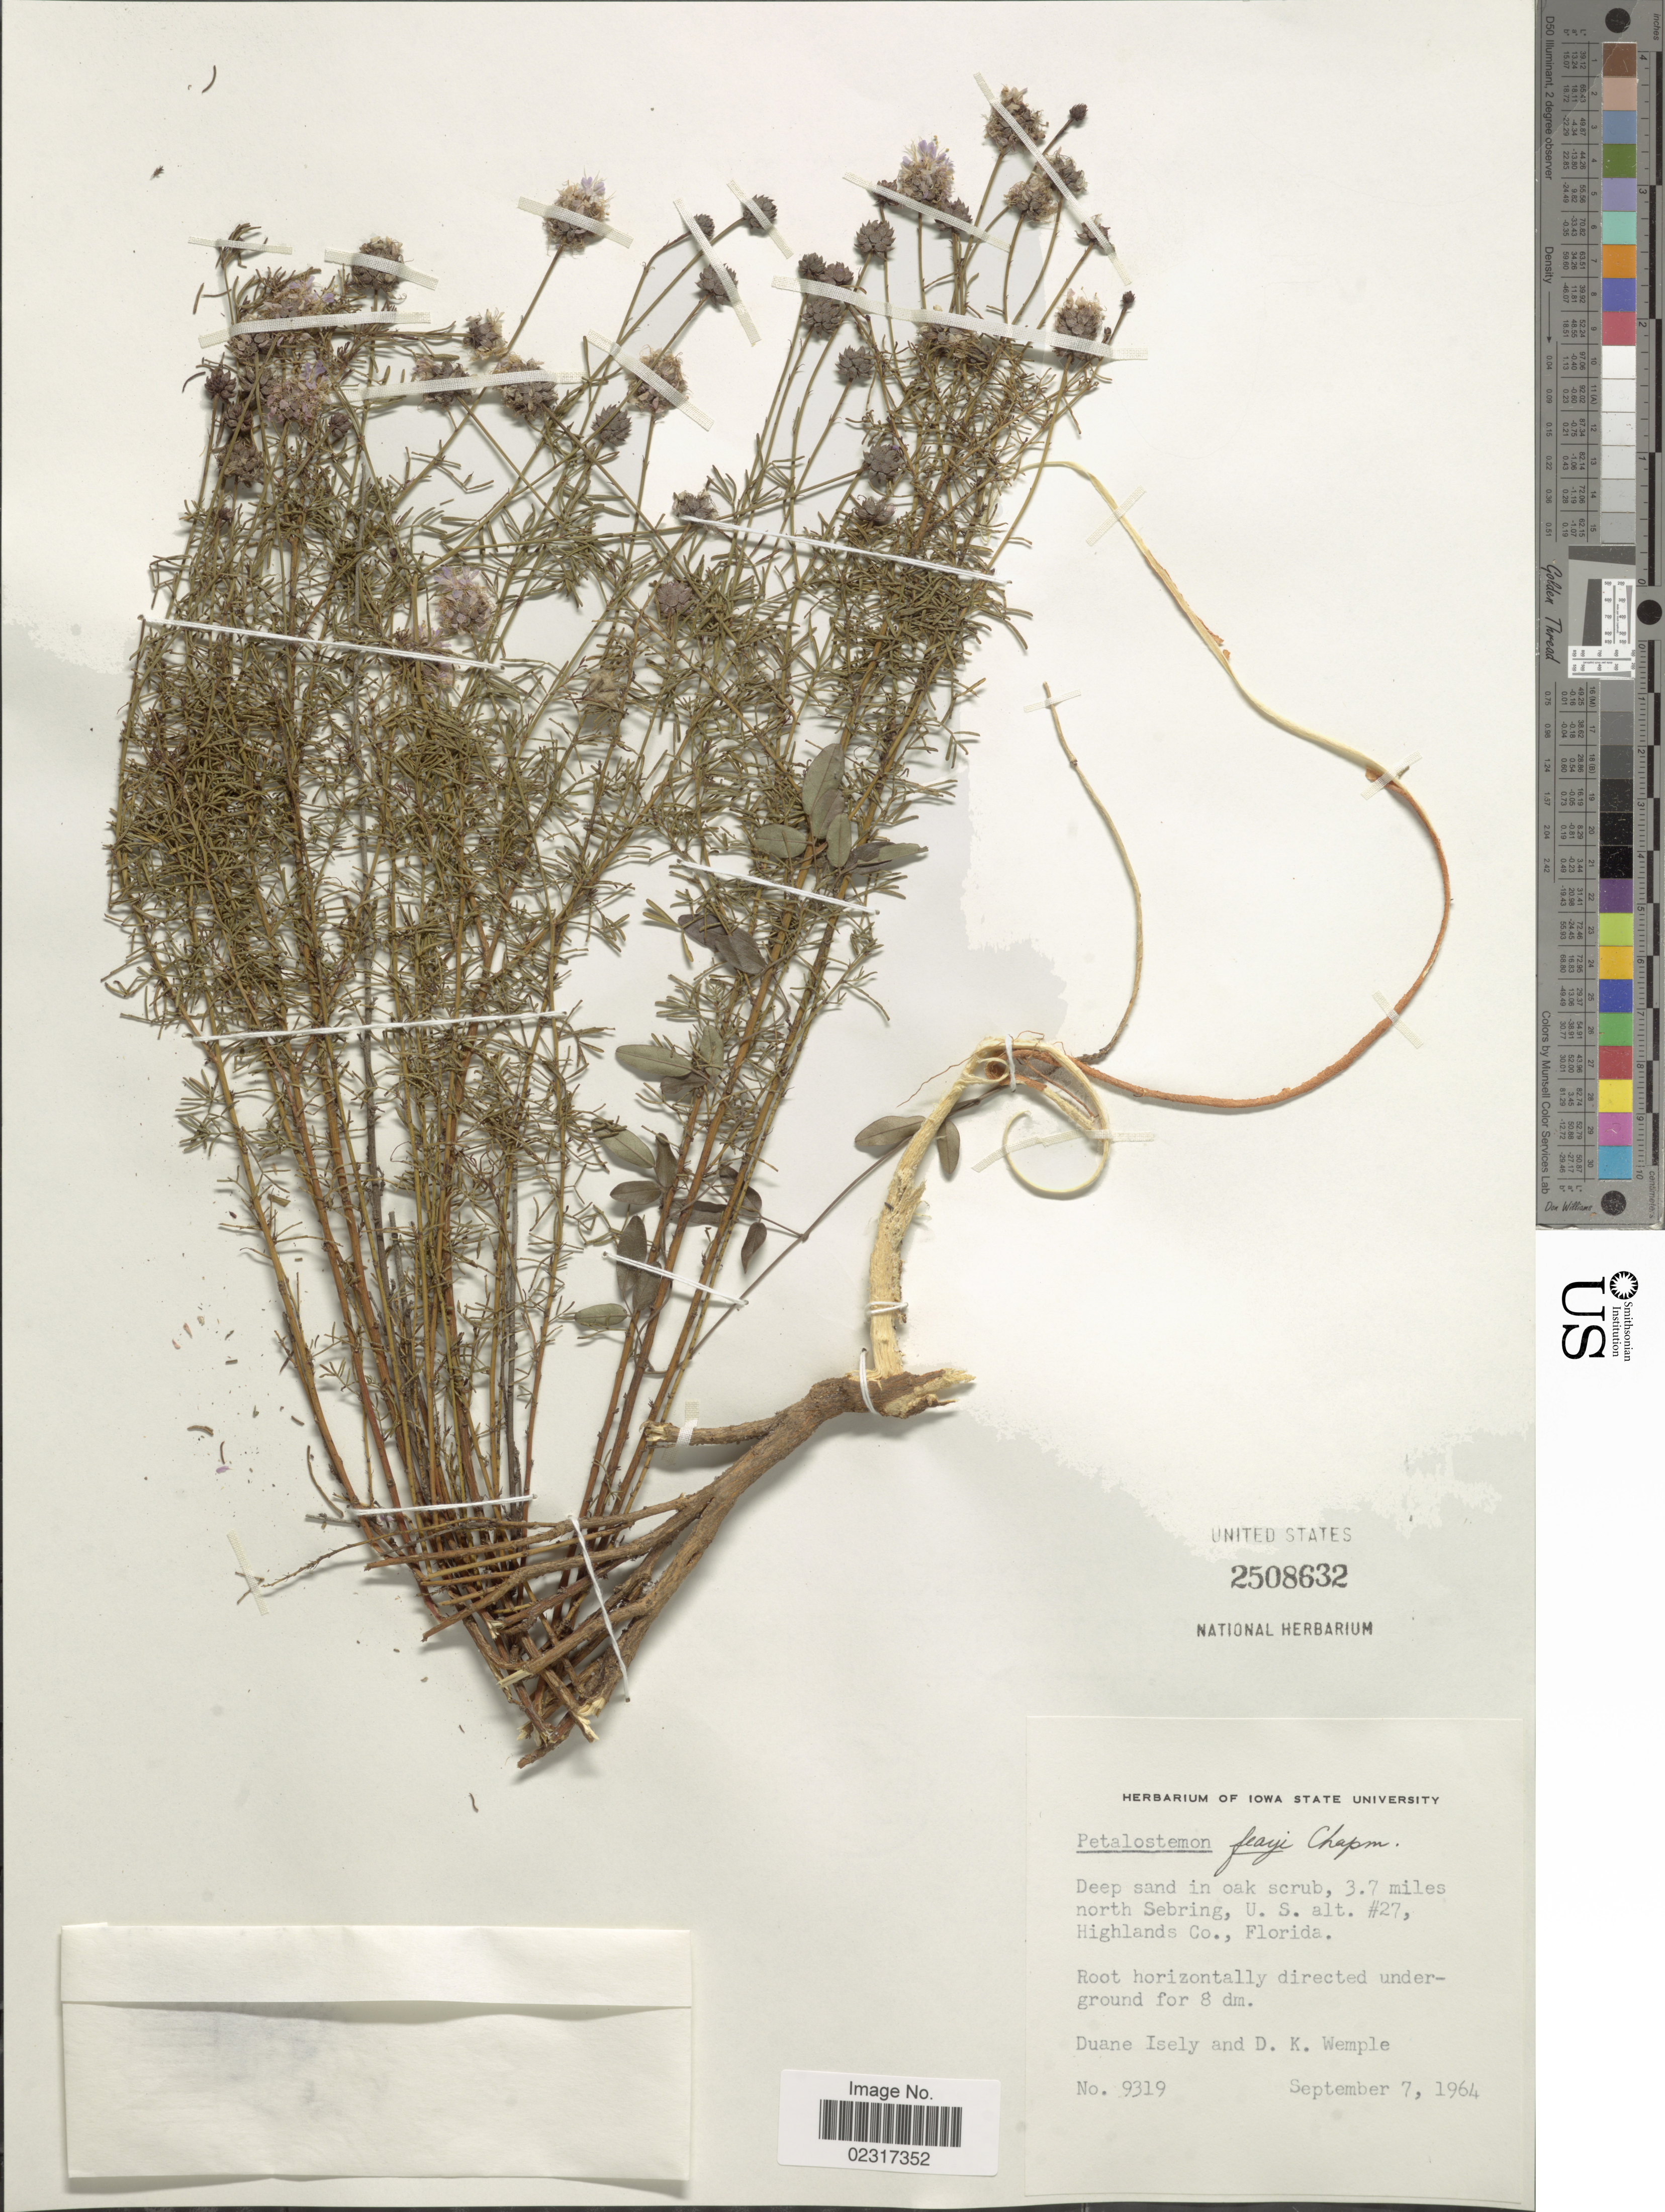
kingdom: Plantae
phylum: Tracheophyta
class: Magnoliopsida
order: Fabales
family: Fabaceae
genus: Dalea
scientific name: Dalea feayi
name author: (Chapm.) Barneby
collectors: D. Isely & D. Wemple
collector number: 9319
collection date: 1964-09-07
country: United States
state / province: Florida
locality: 3.7 miles north Sebring, U.S. Highlands Co.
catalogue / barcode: US 2508632